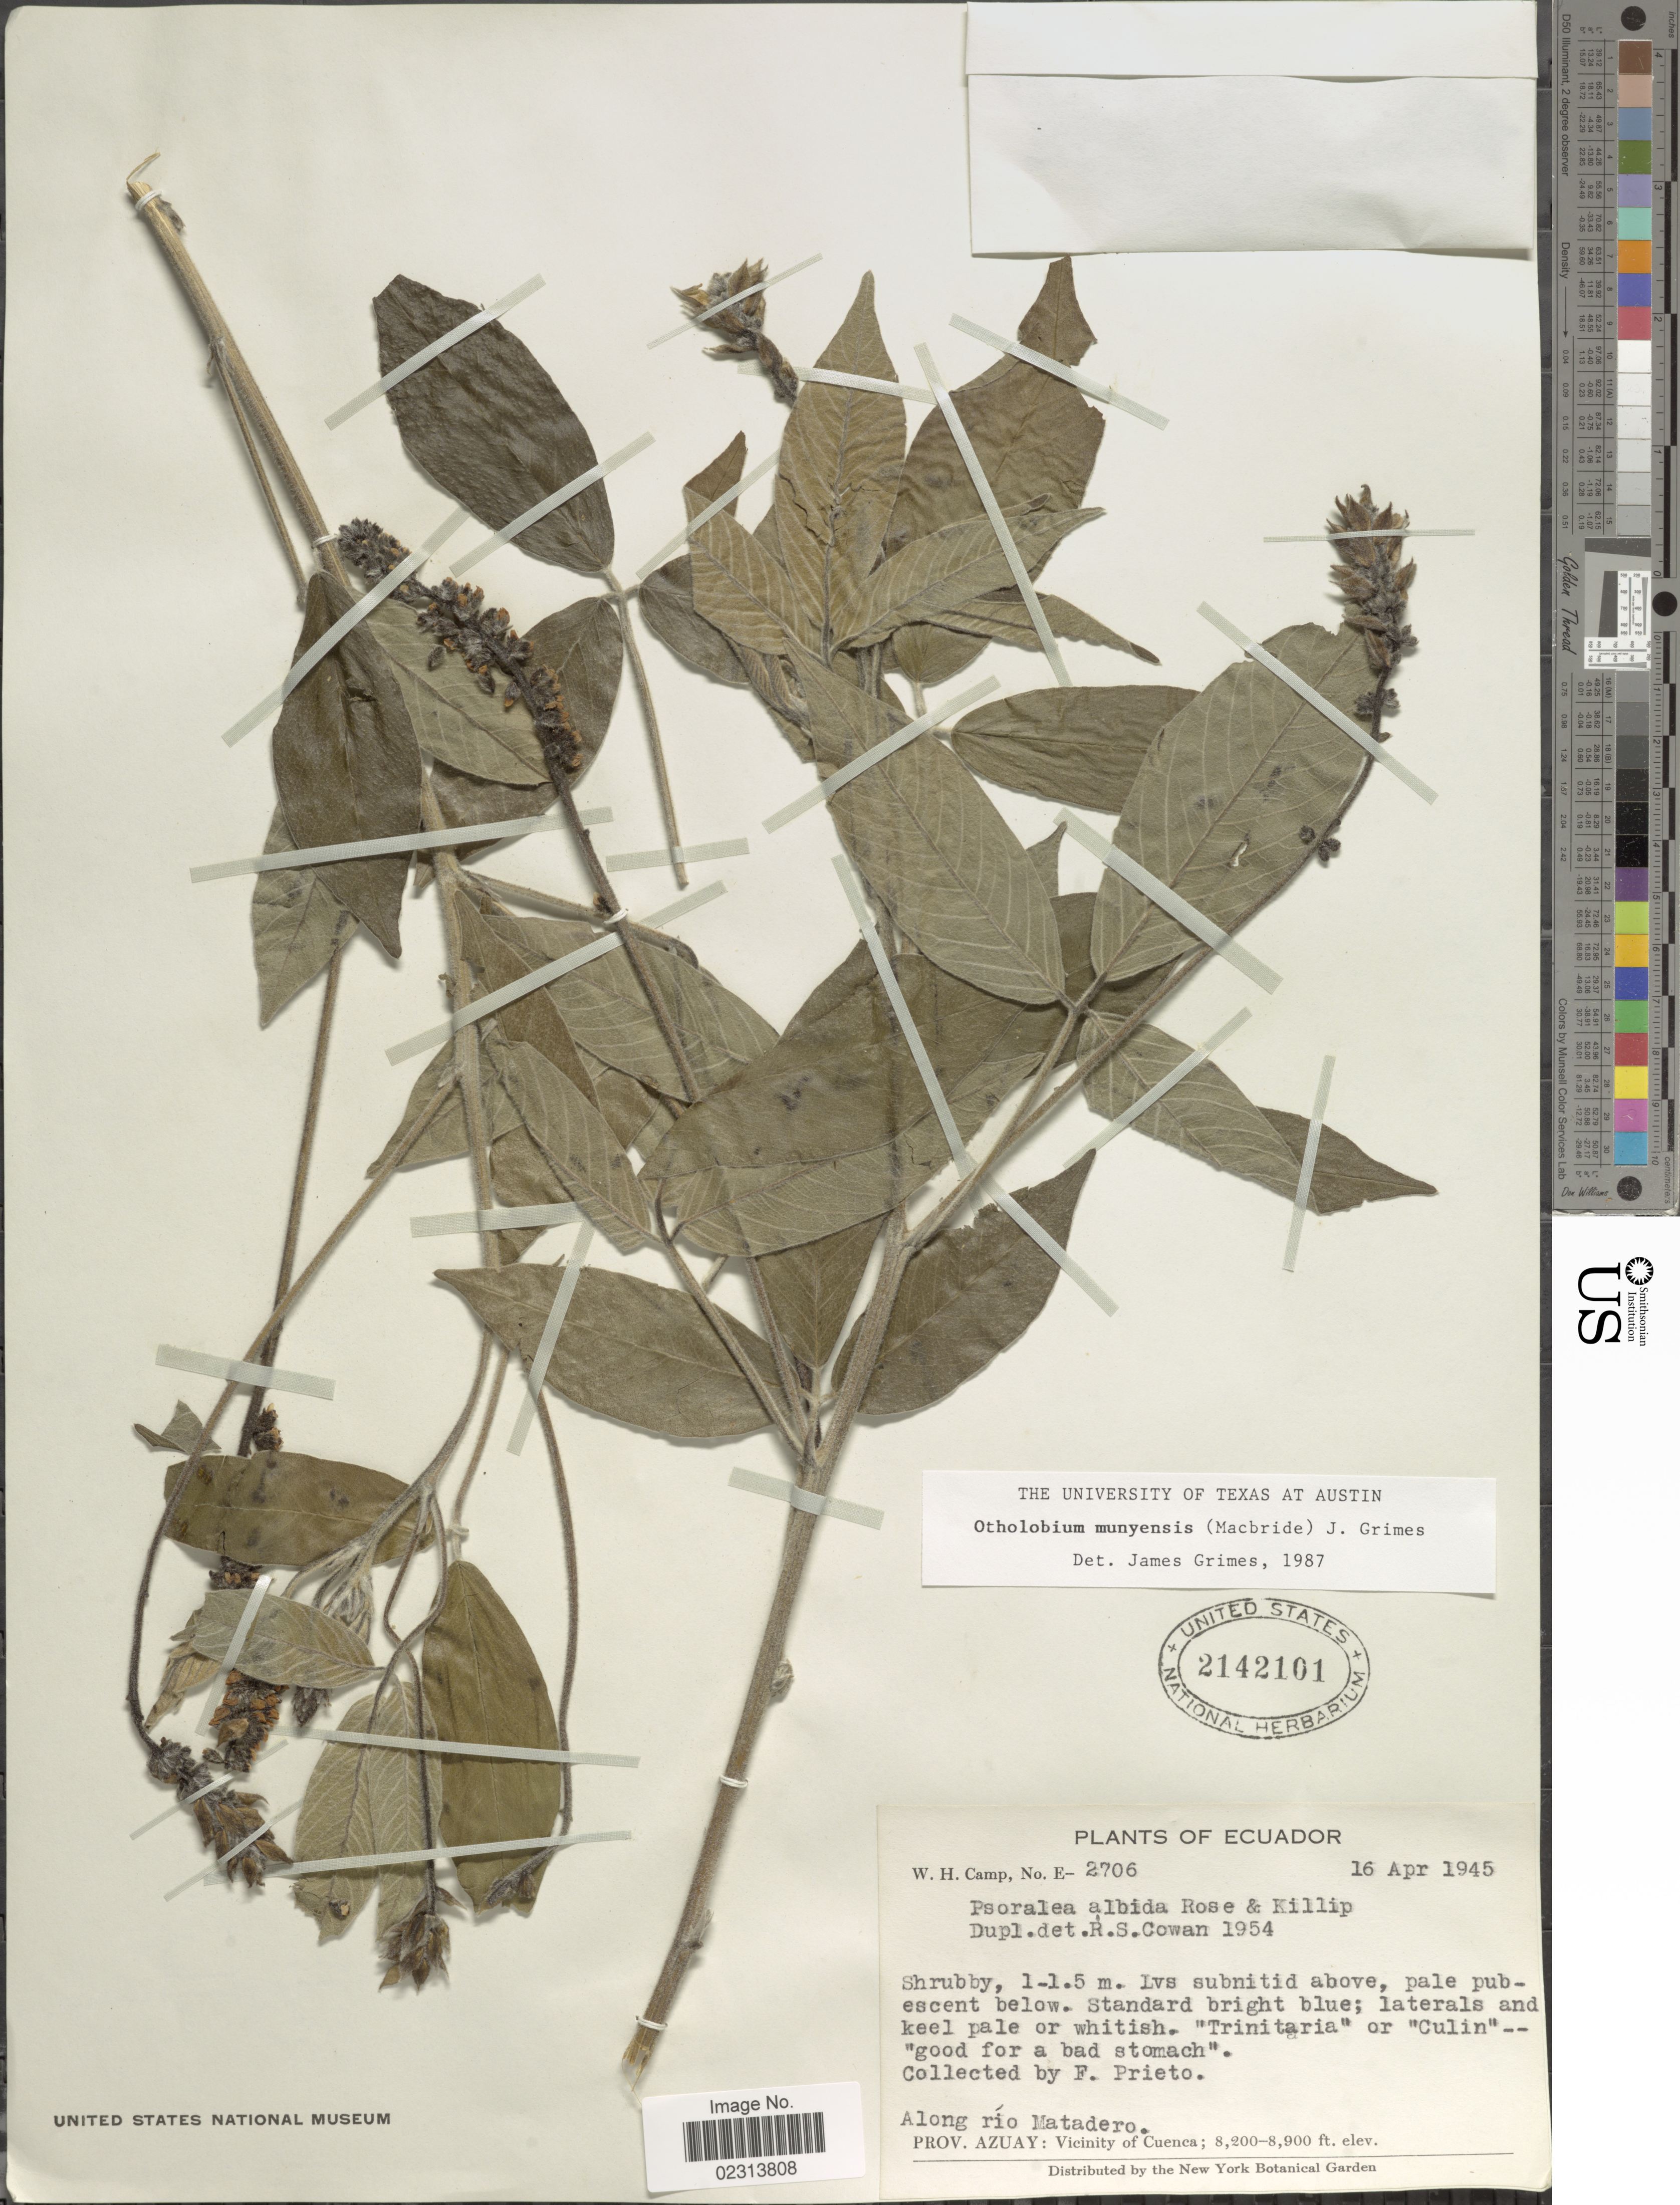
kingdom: Plantae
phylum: Tracheophyta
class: Magnoliopsida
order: Fabales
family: Fabaceae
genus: Otholobium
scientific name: Otholobium munyense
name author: (J.F. Macbr.) J.W. Grimes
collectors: W. H. Camp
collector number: E-2706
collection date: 1945-04-16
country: Ecuador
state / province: Azuay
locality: Along rio Matadero, Prov. Azuay: Vicinity of Cuenca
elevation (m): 2499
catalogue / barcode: US 2142101